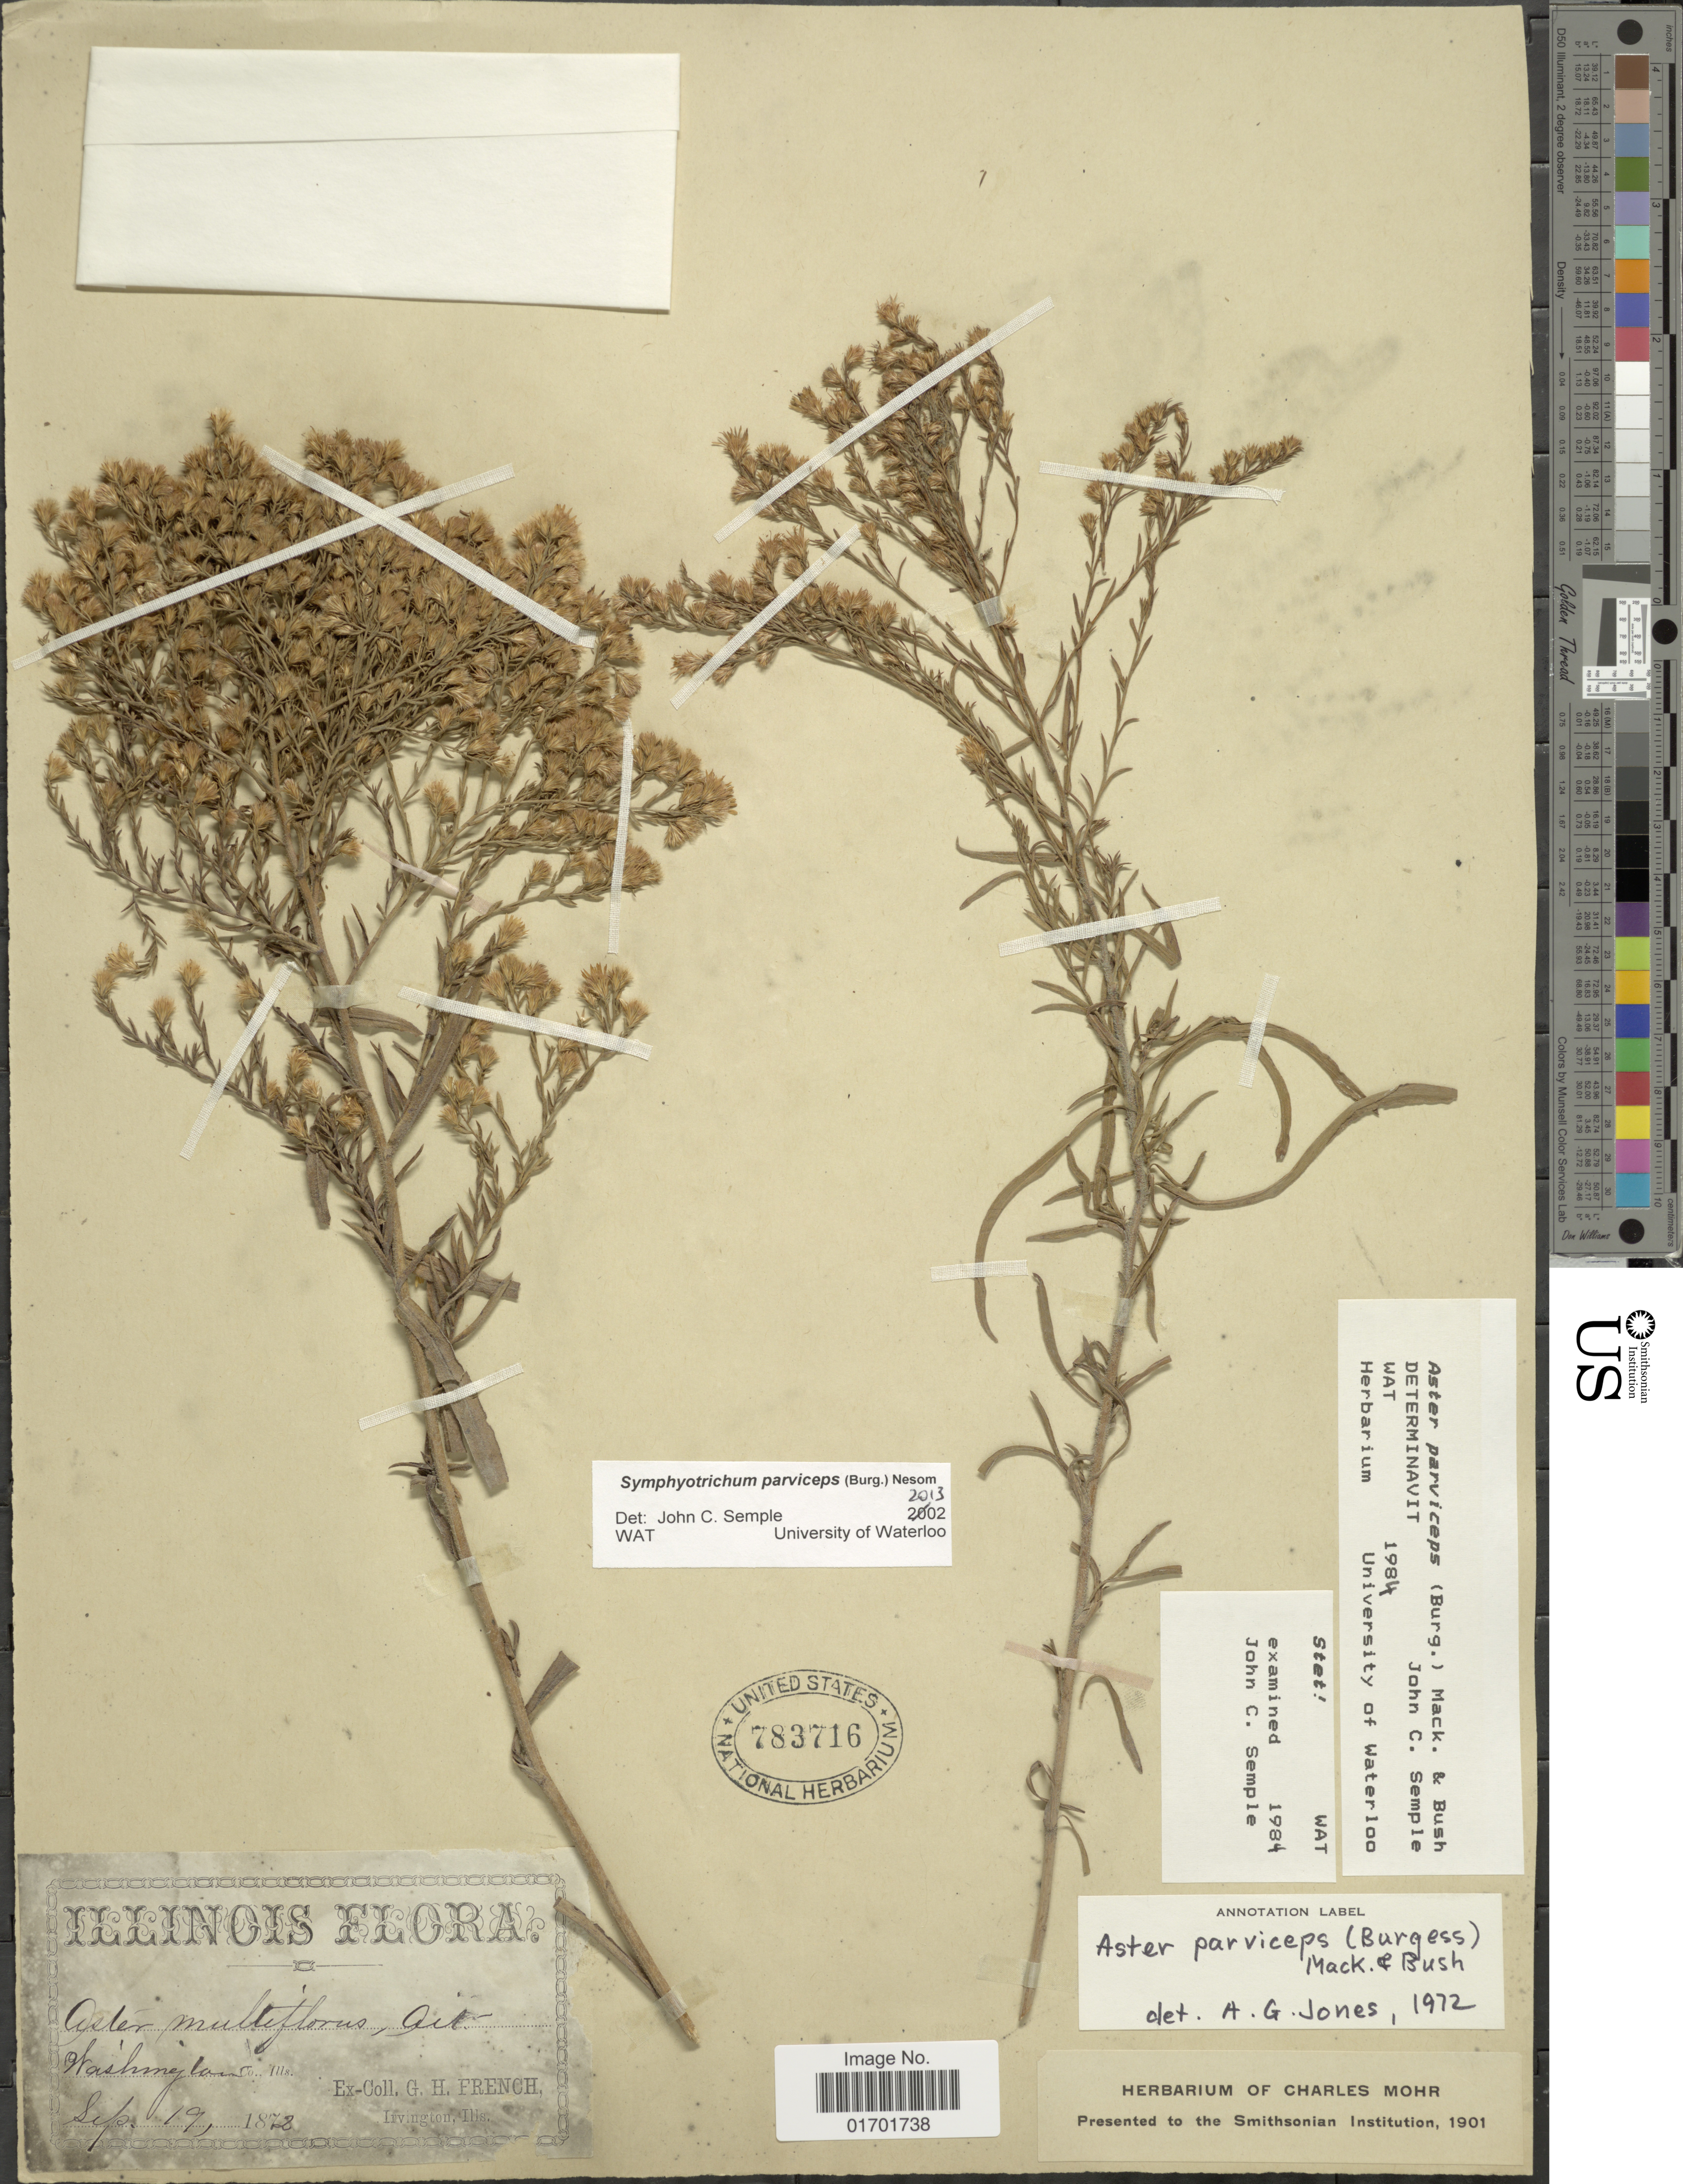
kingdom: Plantae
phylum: Tracheophyta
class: Magnoliopsida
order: Asterales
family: Asteraceae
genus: Symphyotrichum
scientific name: Symphyotrichum parviceps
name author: G.L. Nesom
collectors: G. H. French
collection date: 1878-09-19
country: United States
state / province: Illinois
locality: Washington.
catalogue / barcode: US 783716